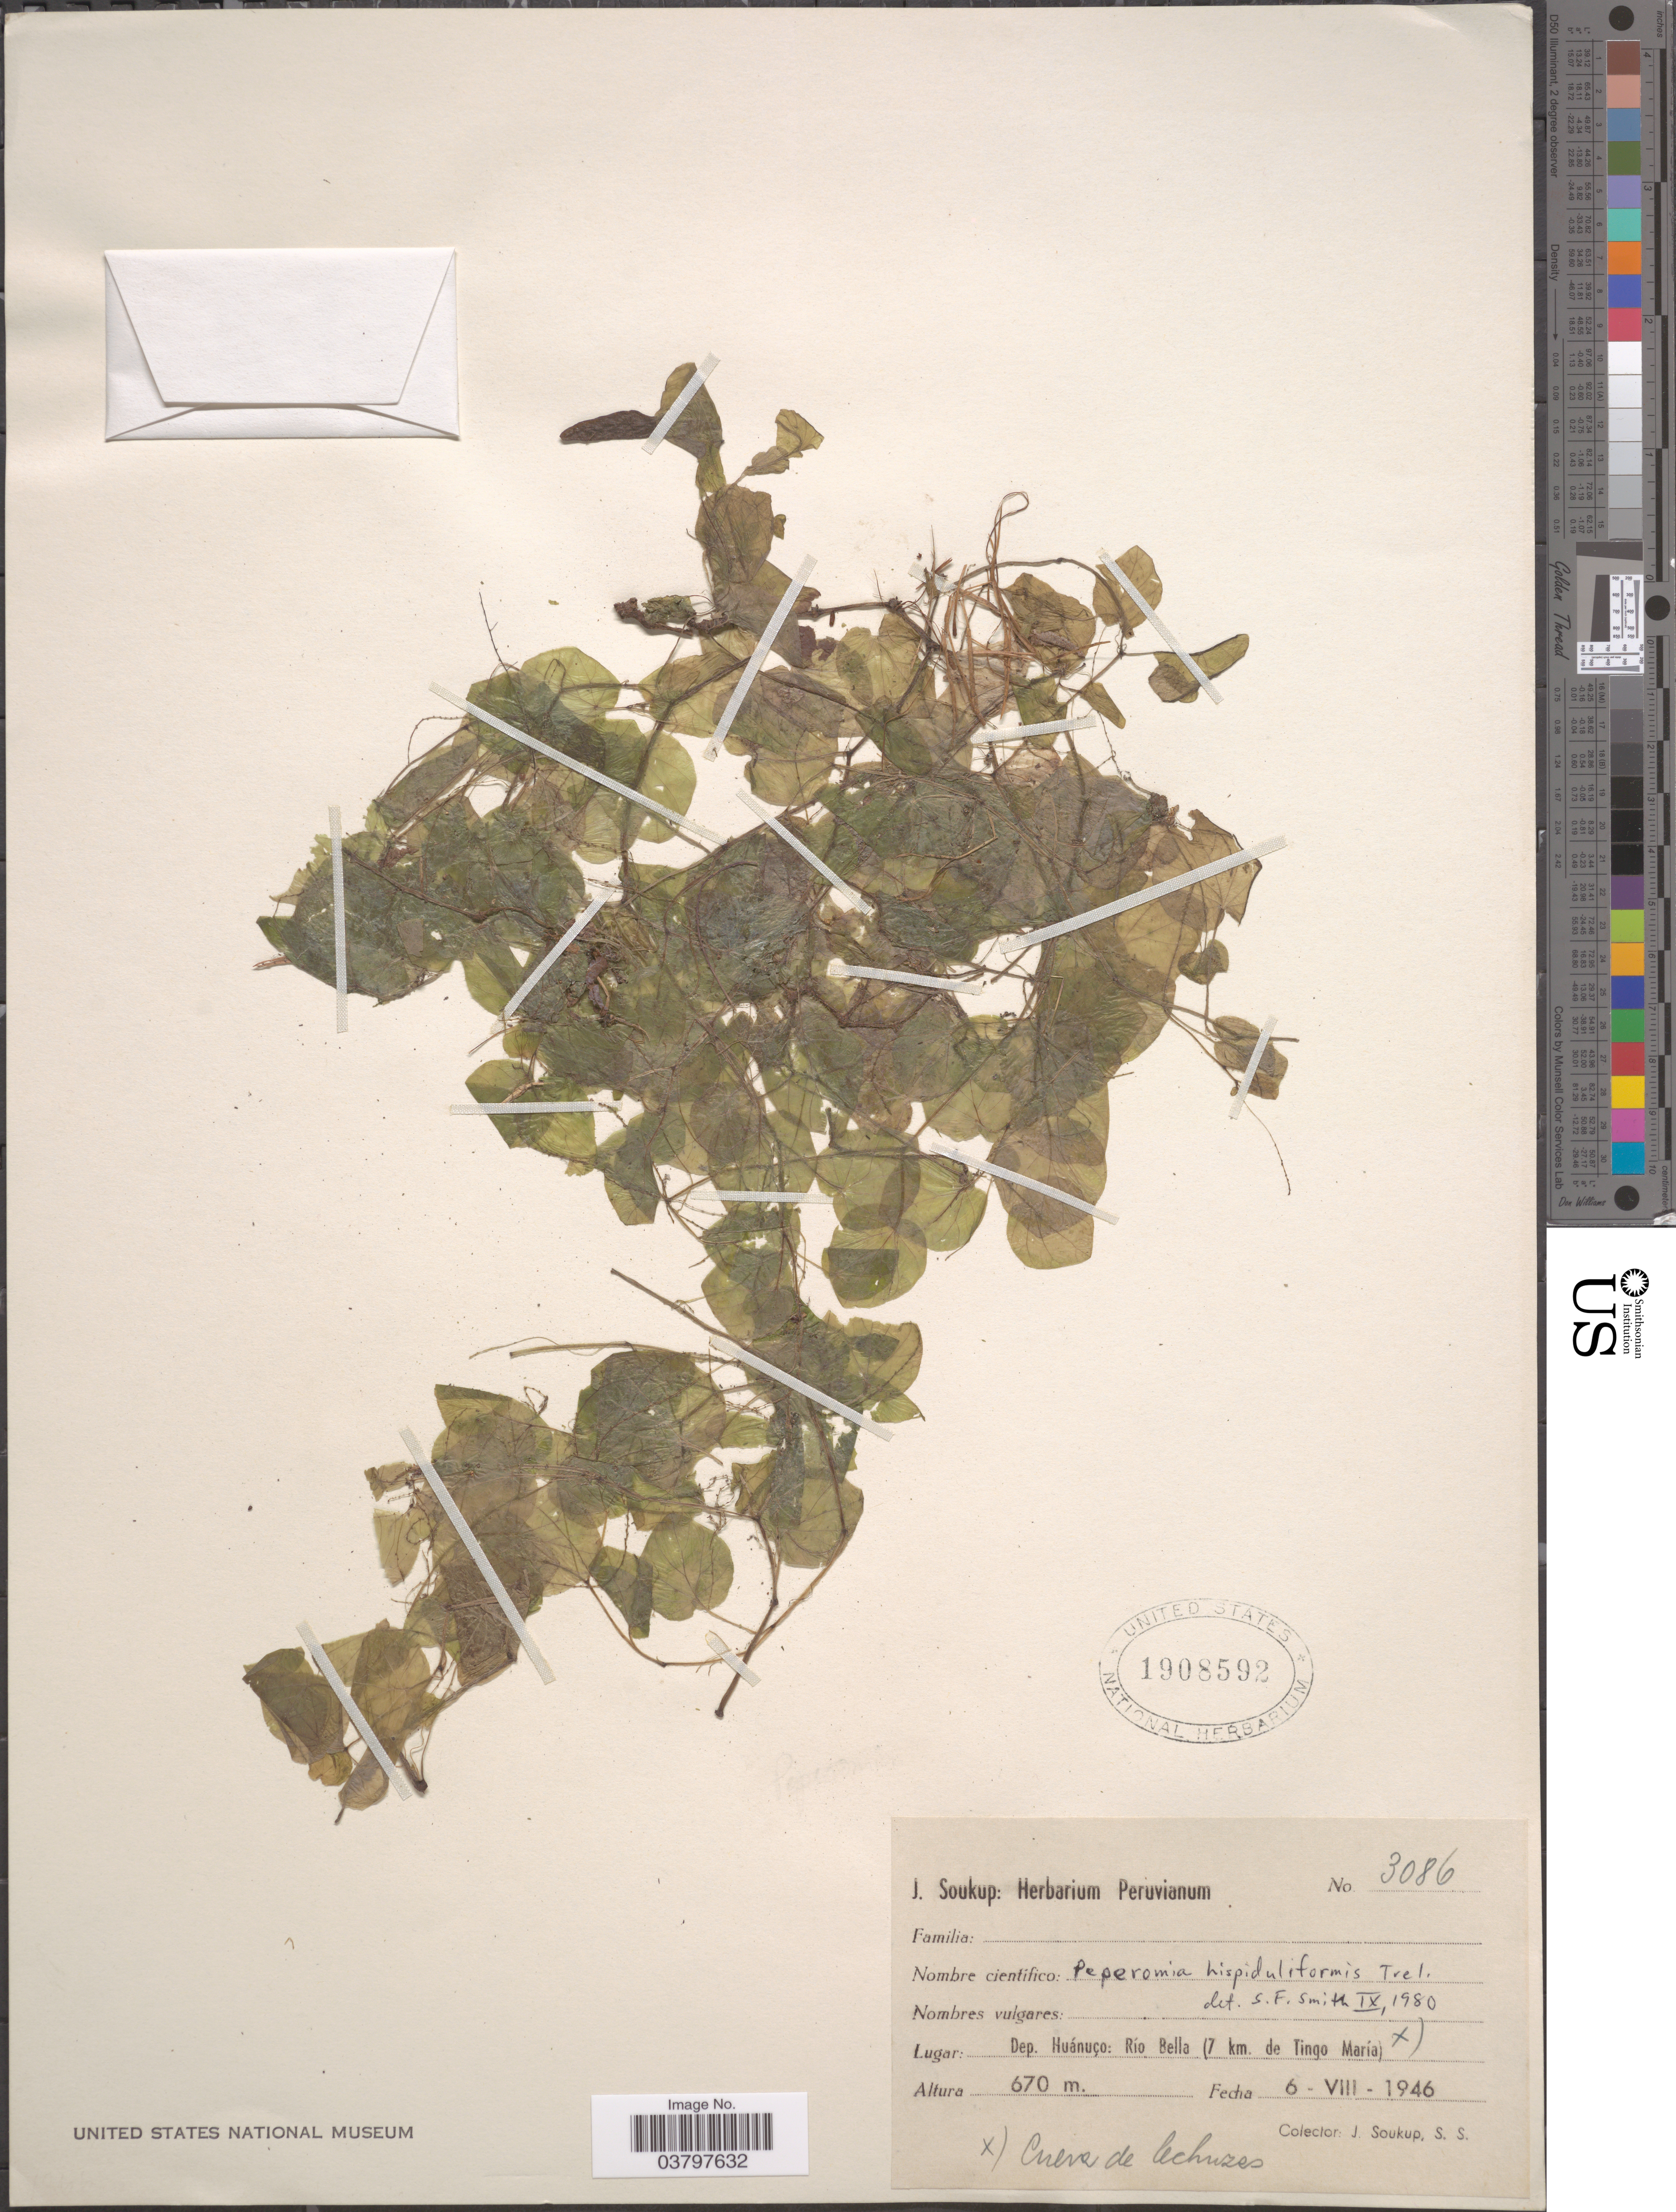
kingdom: Plantae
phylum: Tracheophyta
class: Magnoliopsida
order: Piperales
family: Piperaceae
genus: Peperomia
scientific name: Peperomia hispiduliformis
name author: Trel. in Moldenke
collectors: J. Soukup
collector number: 3086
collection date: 1946-08-06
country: Peru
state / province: Huánuco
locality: Dep. Huánuço: Río Bella (7 km. de Tingo María).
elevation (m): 670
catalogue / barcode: US 1908592